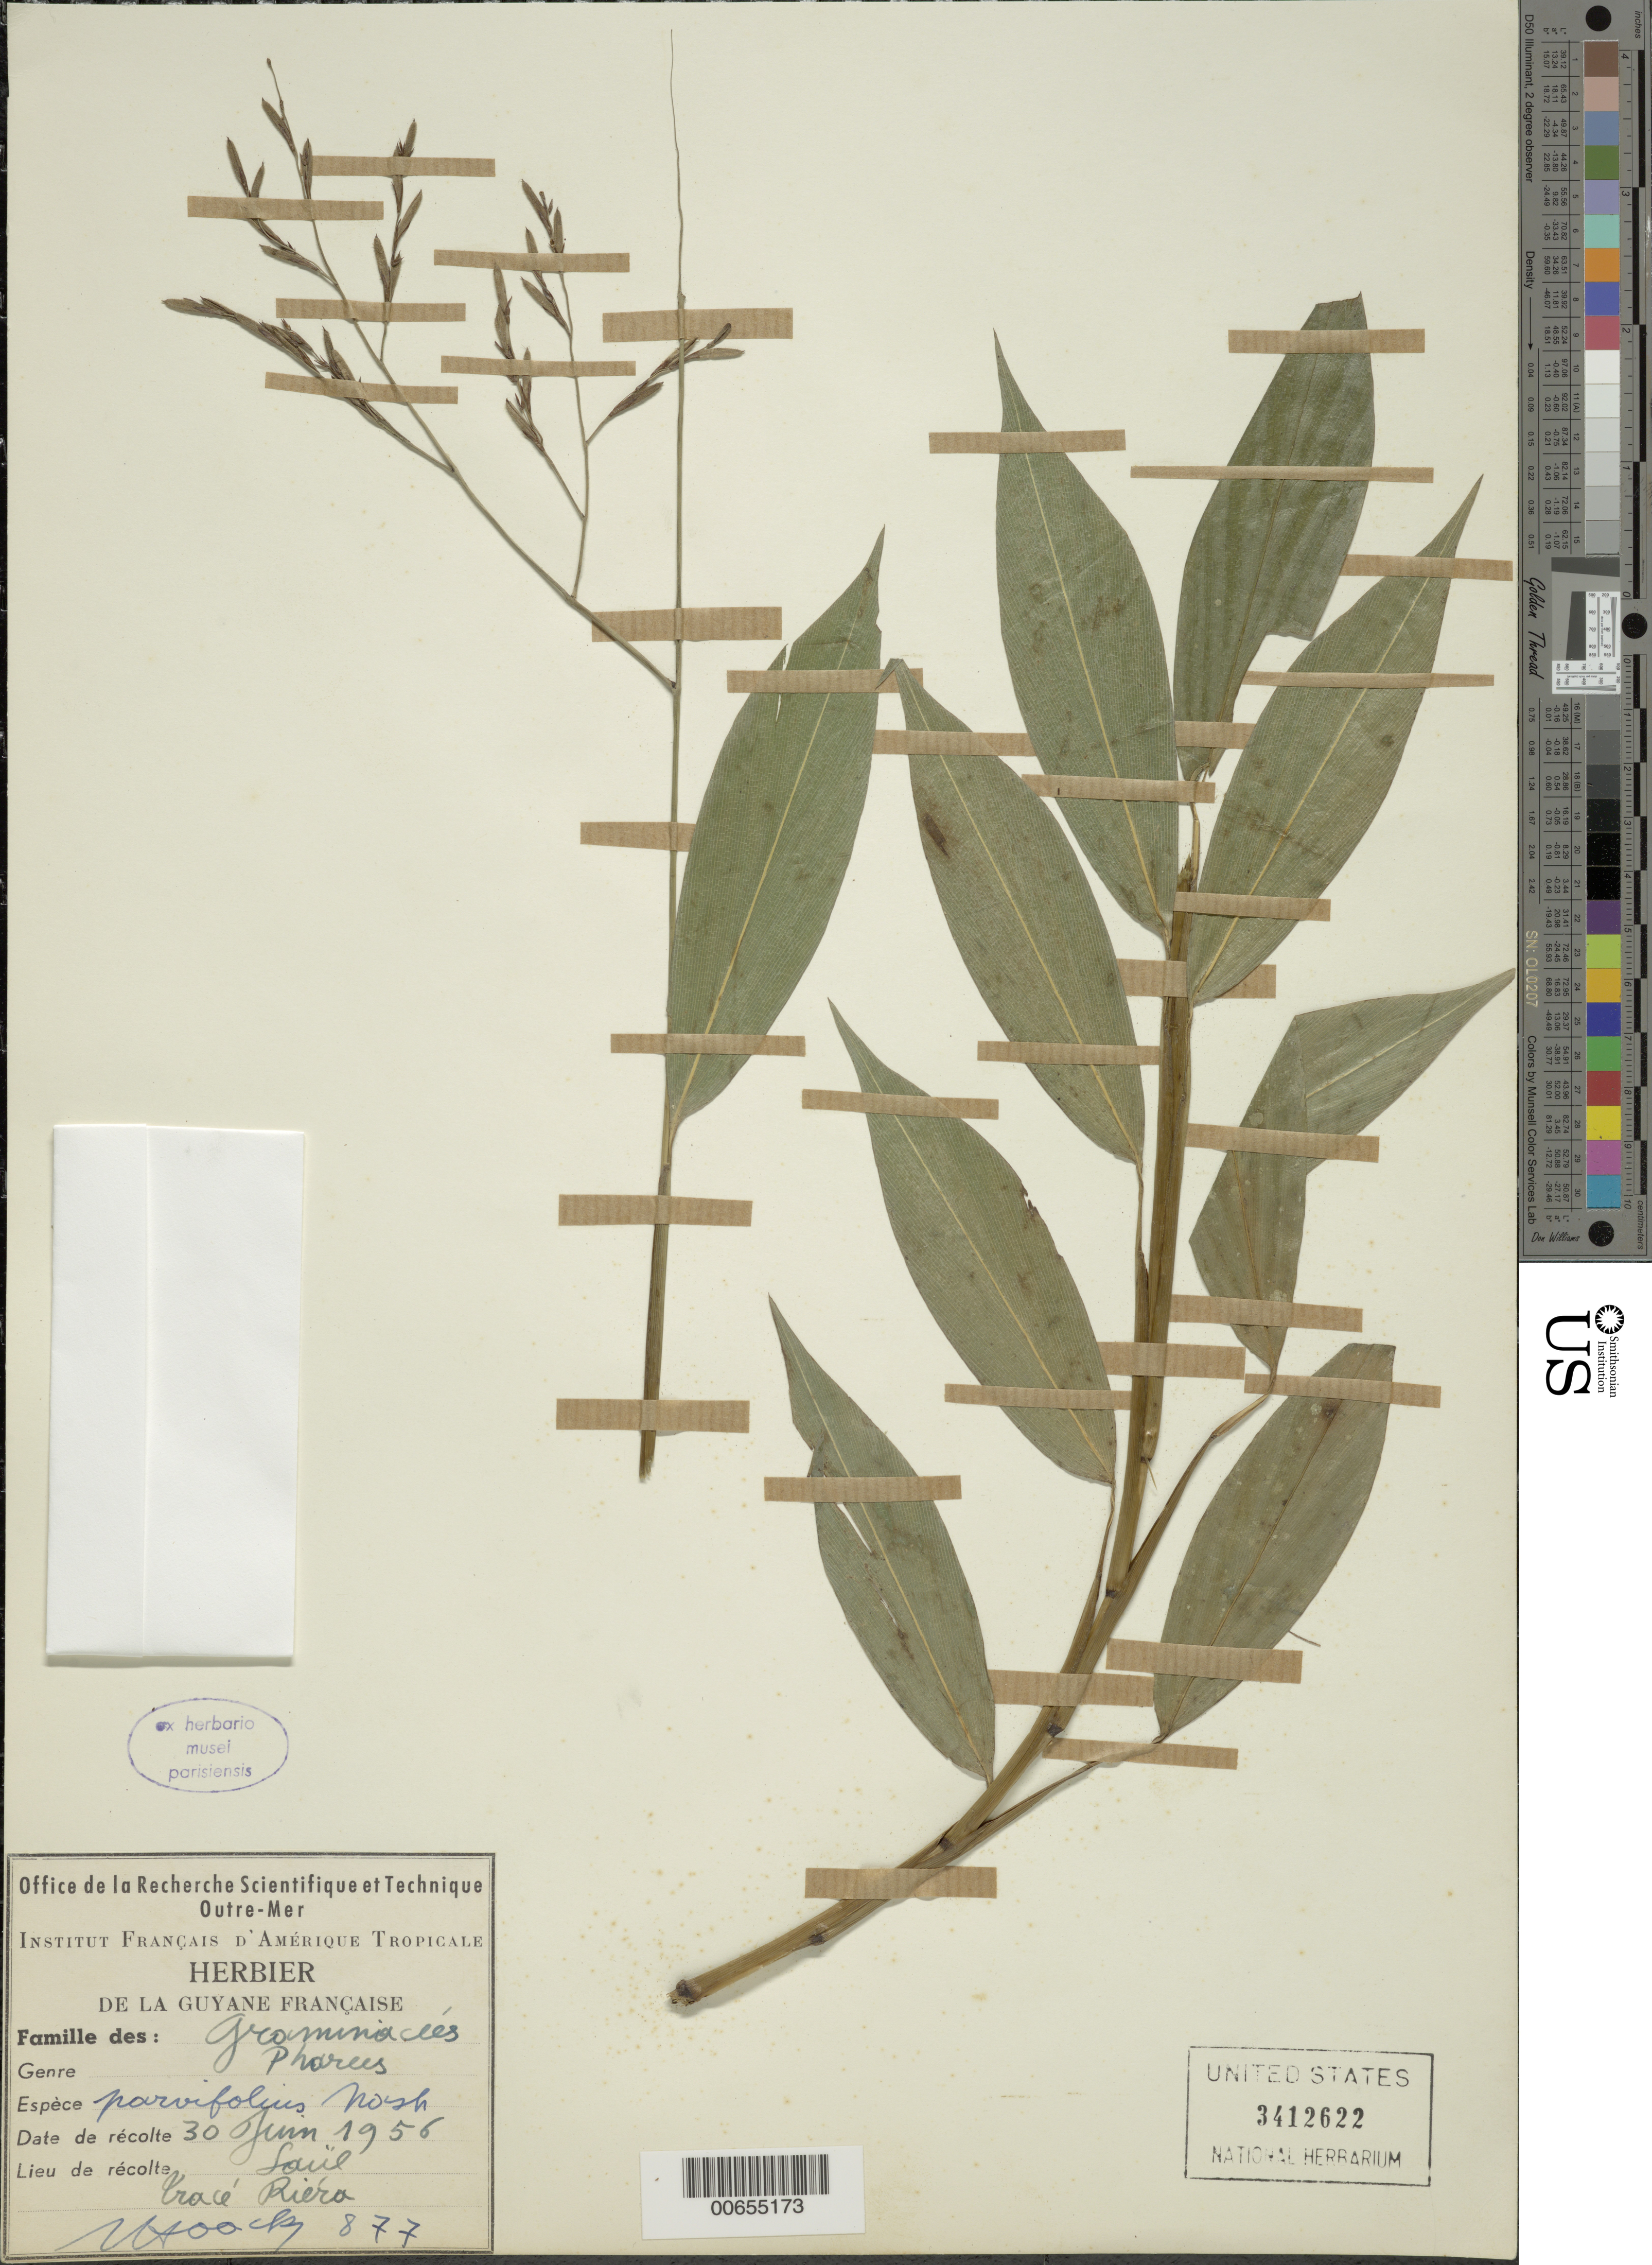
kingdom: Plantae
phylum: Tracheophyta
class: Liliopsida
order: Poales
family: Poaceae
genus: Pharus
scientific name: Pharus parvifolius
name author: Nash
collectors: J. Hoock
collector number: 877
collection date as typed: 30-Jun-56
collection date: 1956-06-30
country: French Guiana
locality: Saül, Tracé Riéra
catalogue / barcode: US 3412622